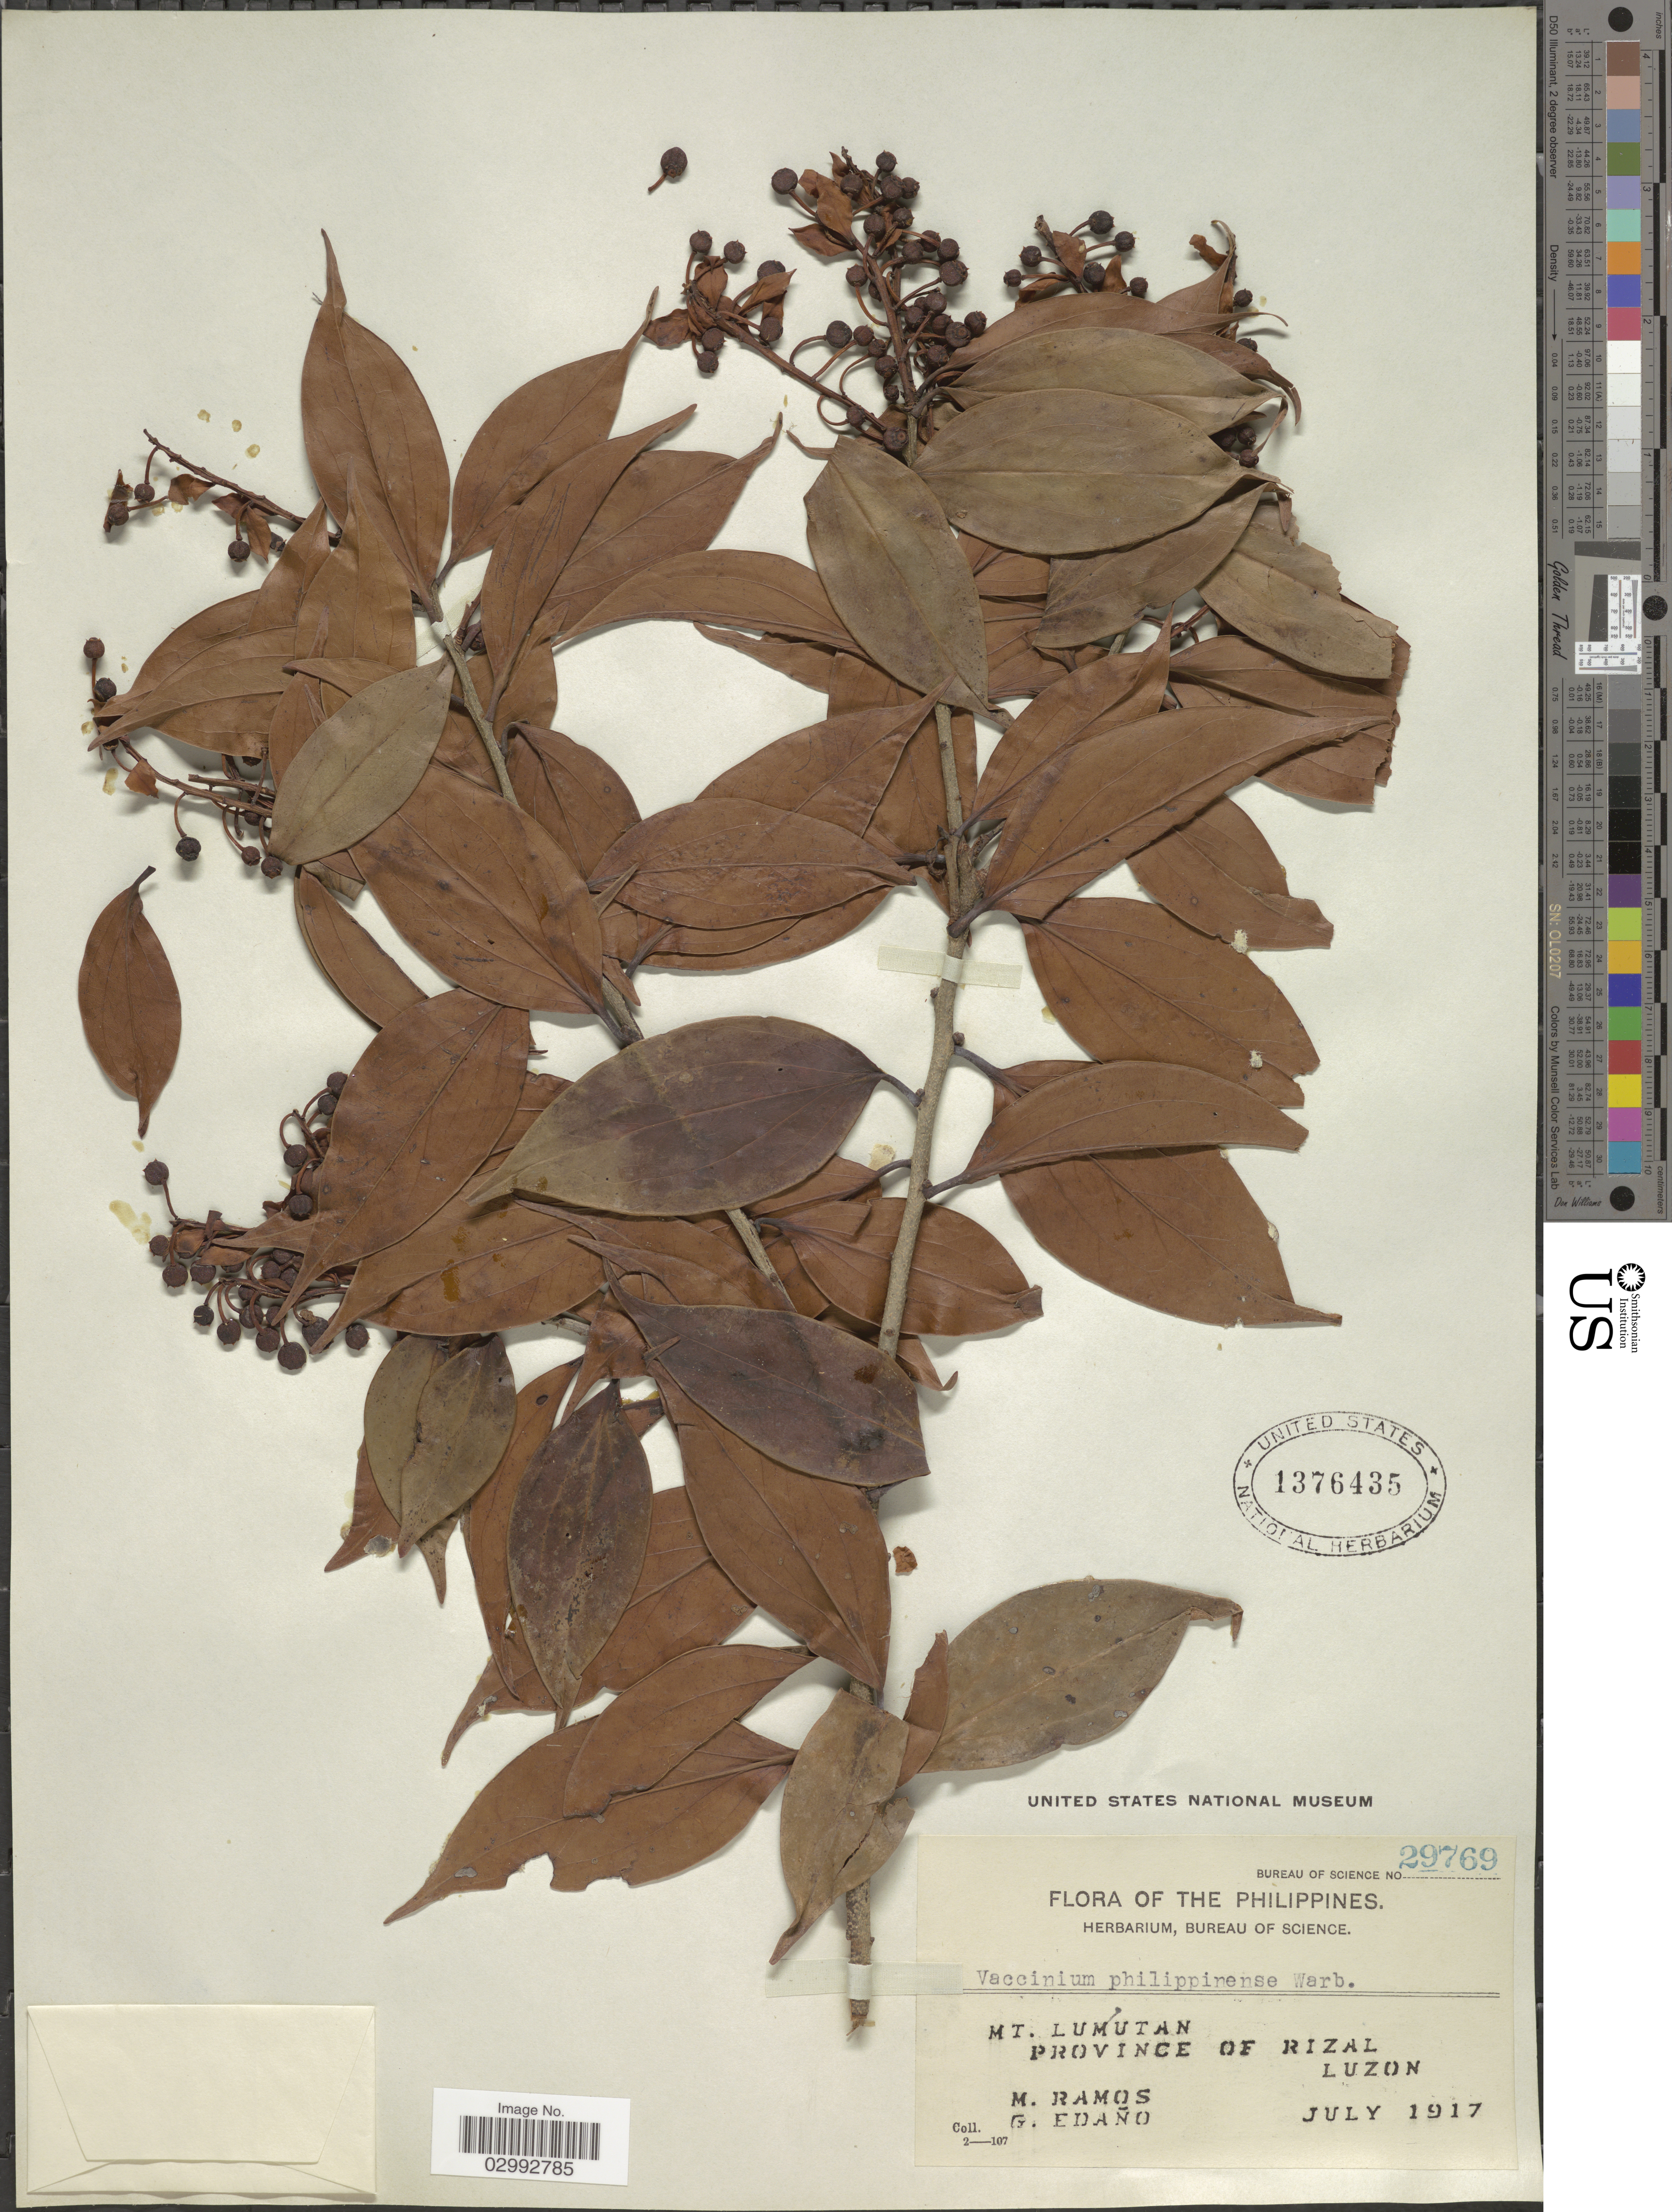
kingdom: Plantae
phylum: Tracheophyta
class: Magnoliopsida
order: Ericales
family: Ericaceae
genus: Vaccinium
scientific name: Vaccinium philippinense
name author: Warb.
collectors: M. Ramos & G. Edaño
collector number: Bureau of Science 29769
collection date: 1917-07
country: Philippines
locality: Mt. Lumutan, Province of Rizal, Luzon.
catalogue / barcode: US 1376435